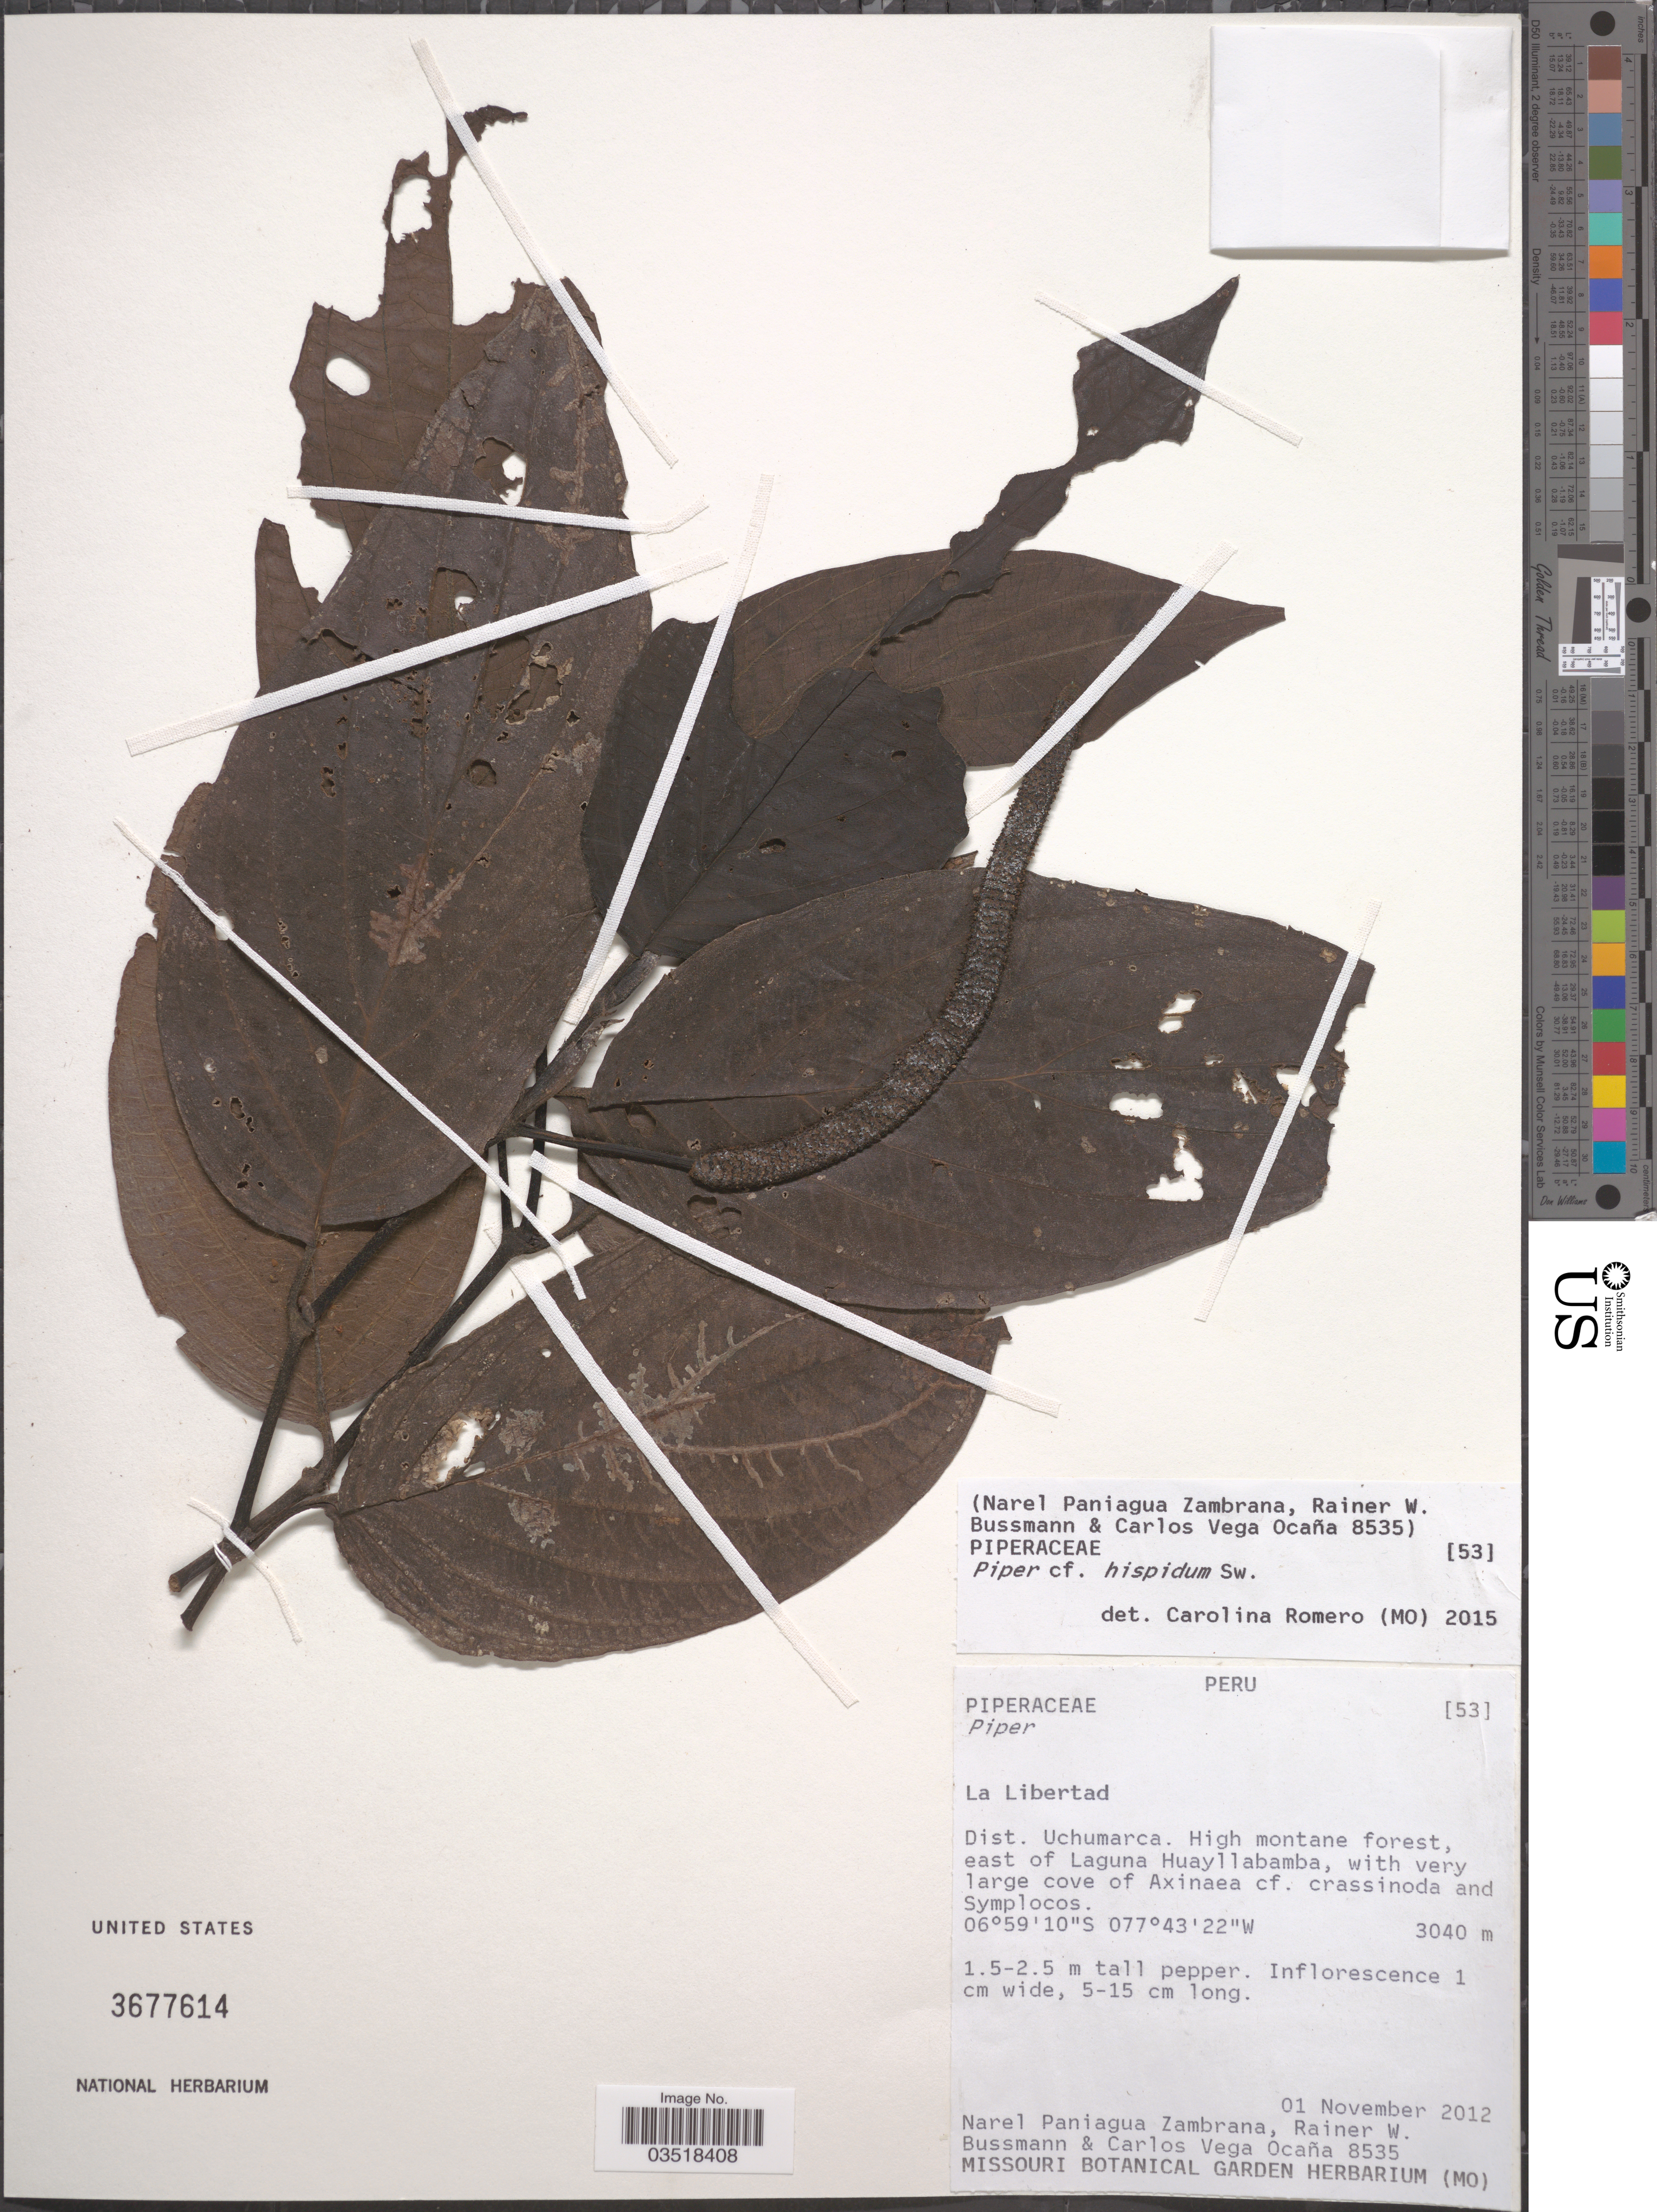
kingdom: Plantae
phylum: Tracheophyta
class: Magnoliopsida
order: Piperales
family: Piperaceae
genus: Piper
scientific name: Piper hispidum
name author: Sw.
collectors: N. Zambrana, R. W. Bussmann & C. Vega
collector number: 8535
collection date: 2012-11-01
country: Peru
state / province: La Libertad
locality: Dist. Uchumarca. High montane forest, east of Laguna Huayllabamba.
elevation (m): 3040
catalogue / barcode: US 3677614